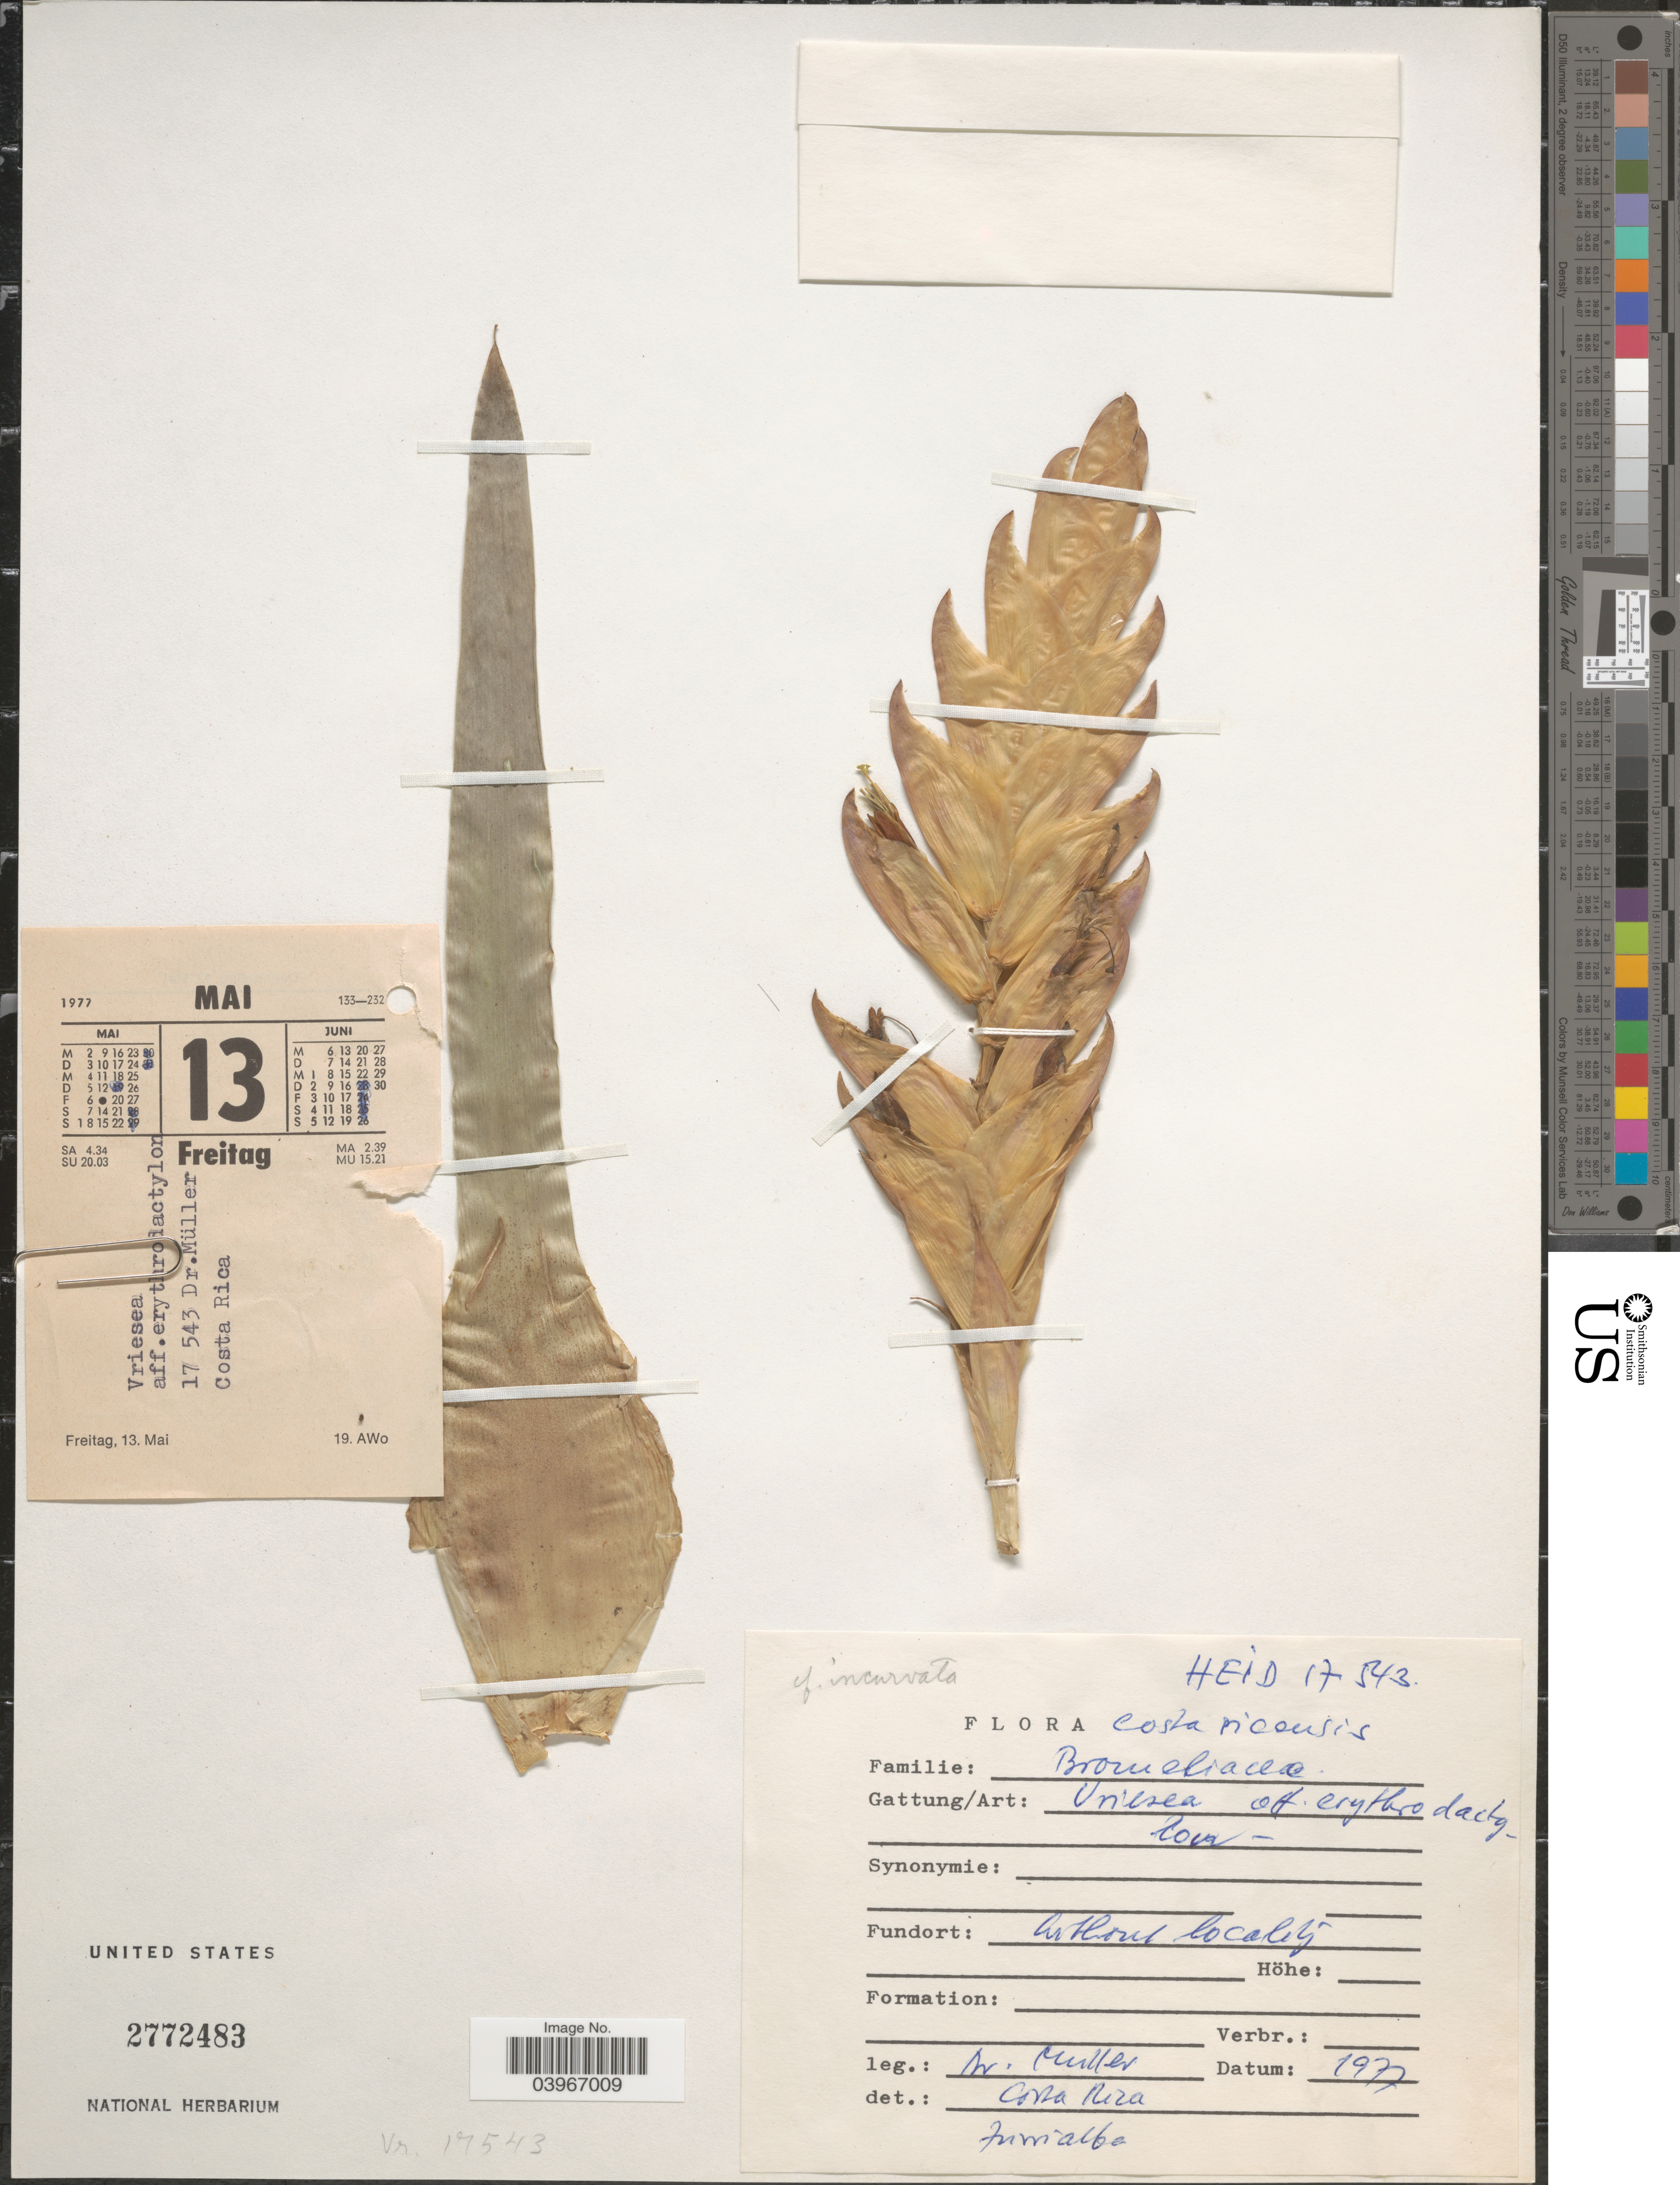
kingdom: Plantae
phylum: Tracheophyta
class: Liliopsida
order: Poales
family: Bromeliaceae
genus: Vriesea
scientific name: Vriesea sp.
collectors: Müller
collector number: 17543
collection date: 1977-05-13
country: Costa Rica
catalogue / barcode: US 2772483